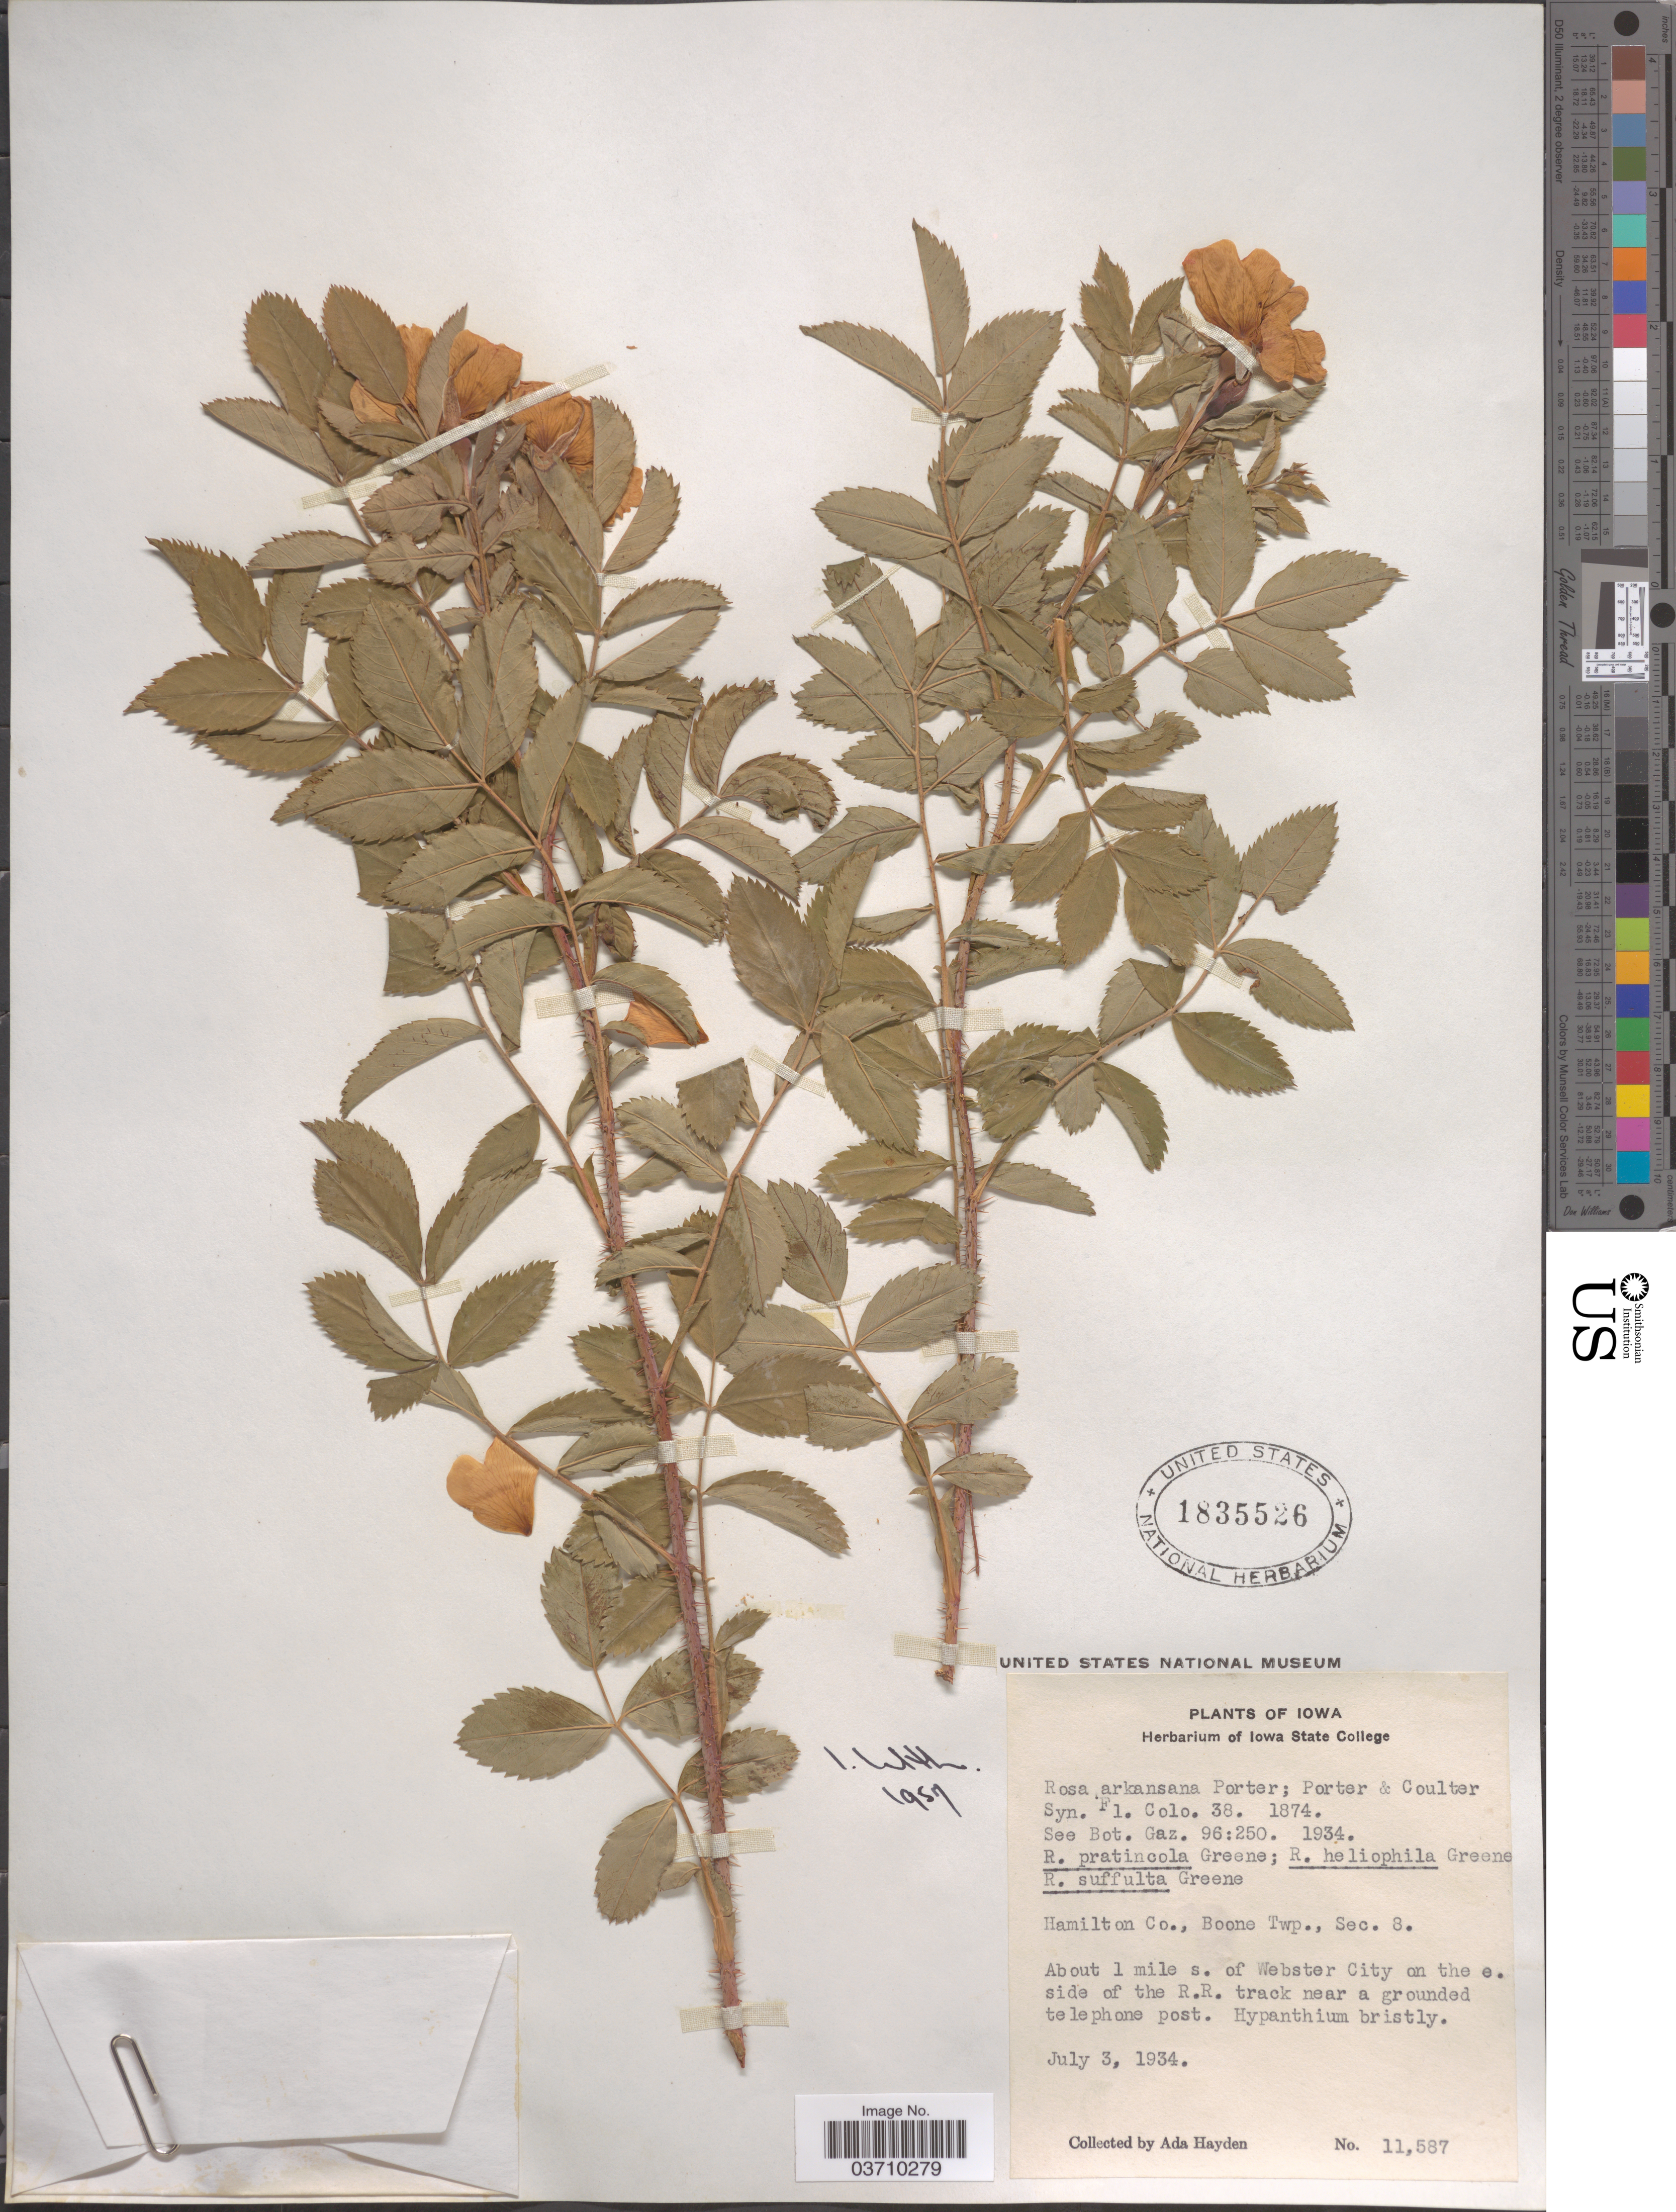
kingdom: Plantae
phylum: Tracheophyta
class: Magnoliopsida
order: Rosales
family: Rosaceae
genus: Rosa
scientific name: Rosa arkansana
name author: Porter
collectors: Ada Hayden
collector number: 11587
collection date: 1934-07-03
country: United States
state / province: Iowa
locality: Hamilton Co., Boone Twp., Sec. 8. About 1 mile s. of Webster City on the e. side of the R. R. track near a grounded telephone post.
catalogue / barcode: US 1835526